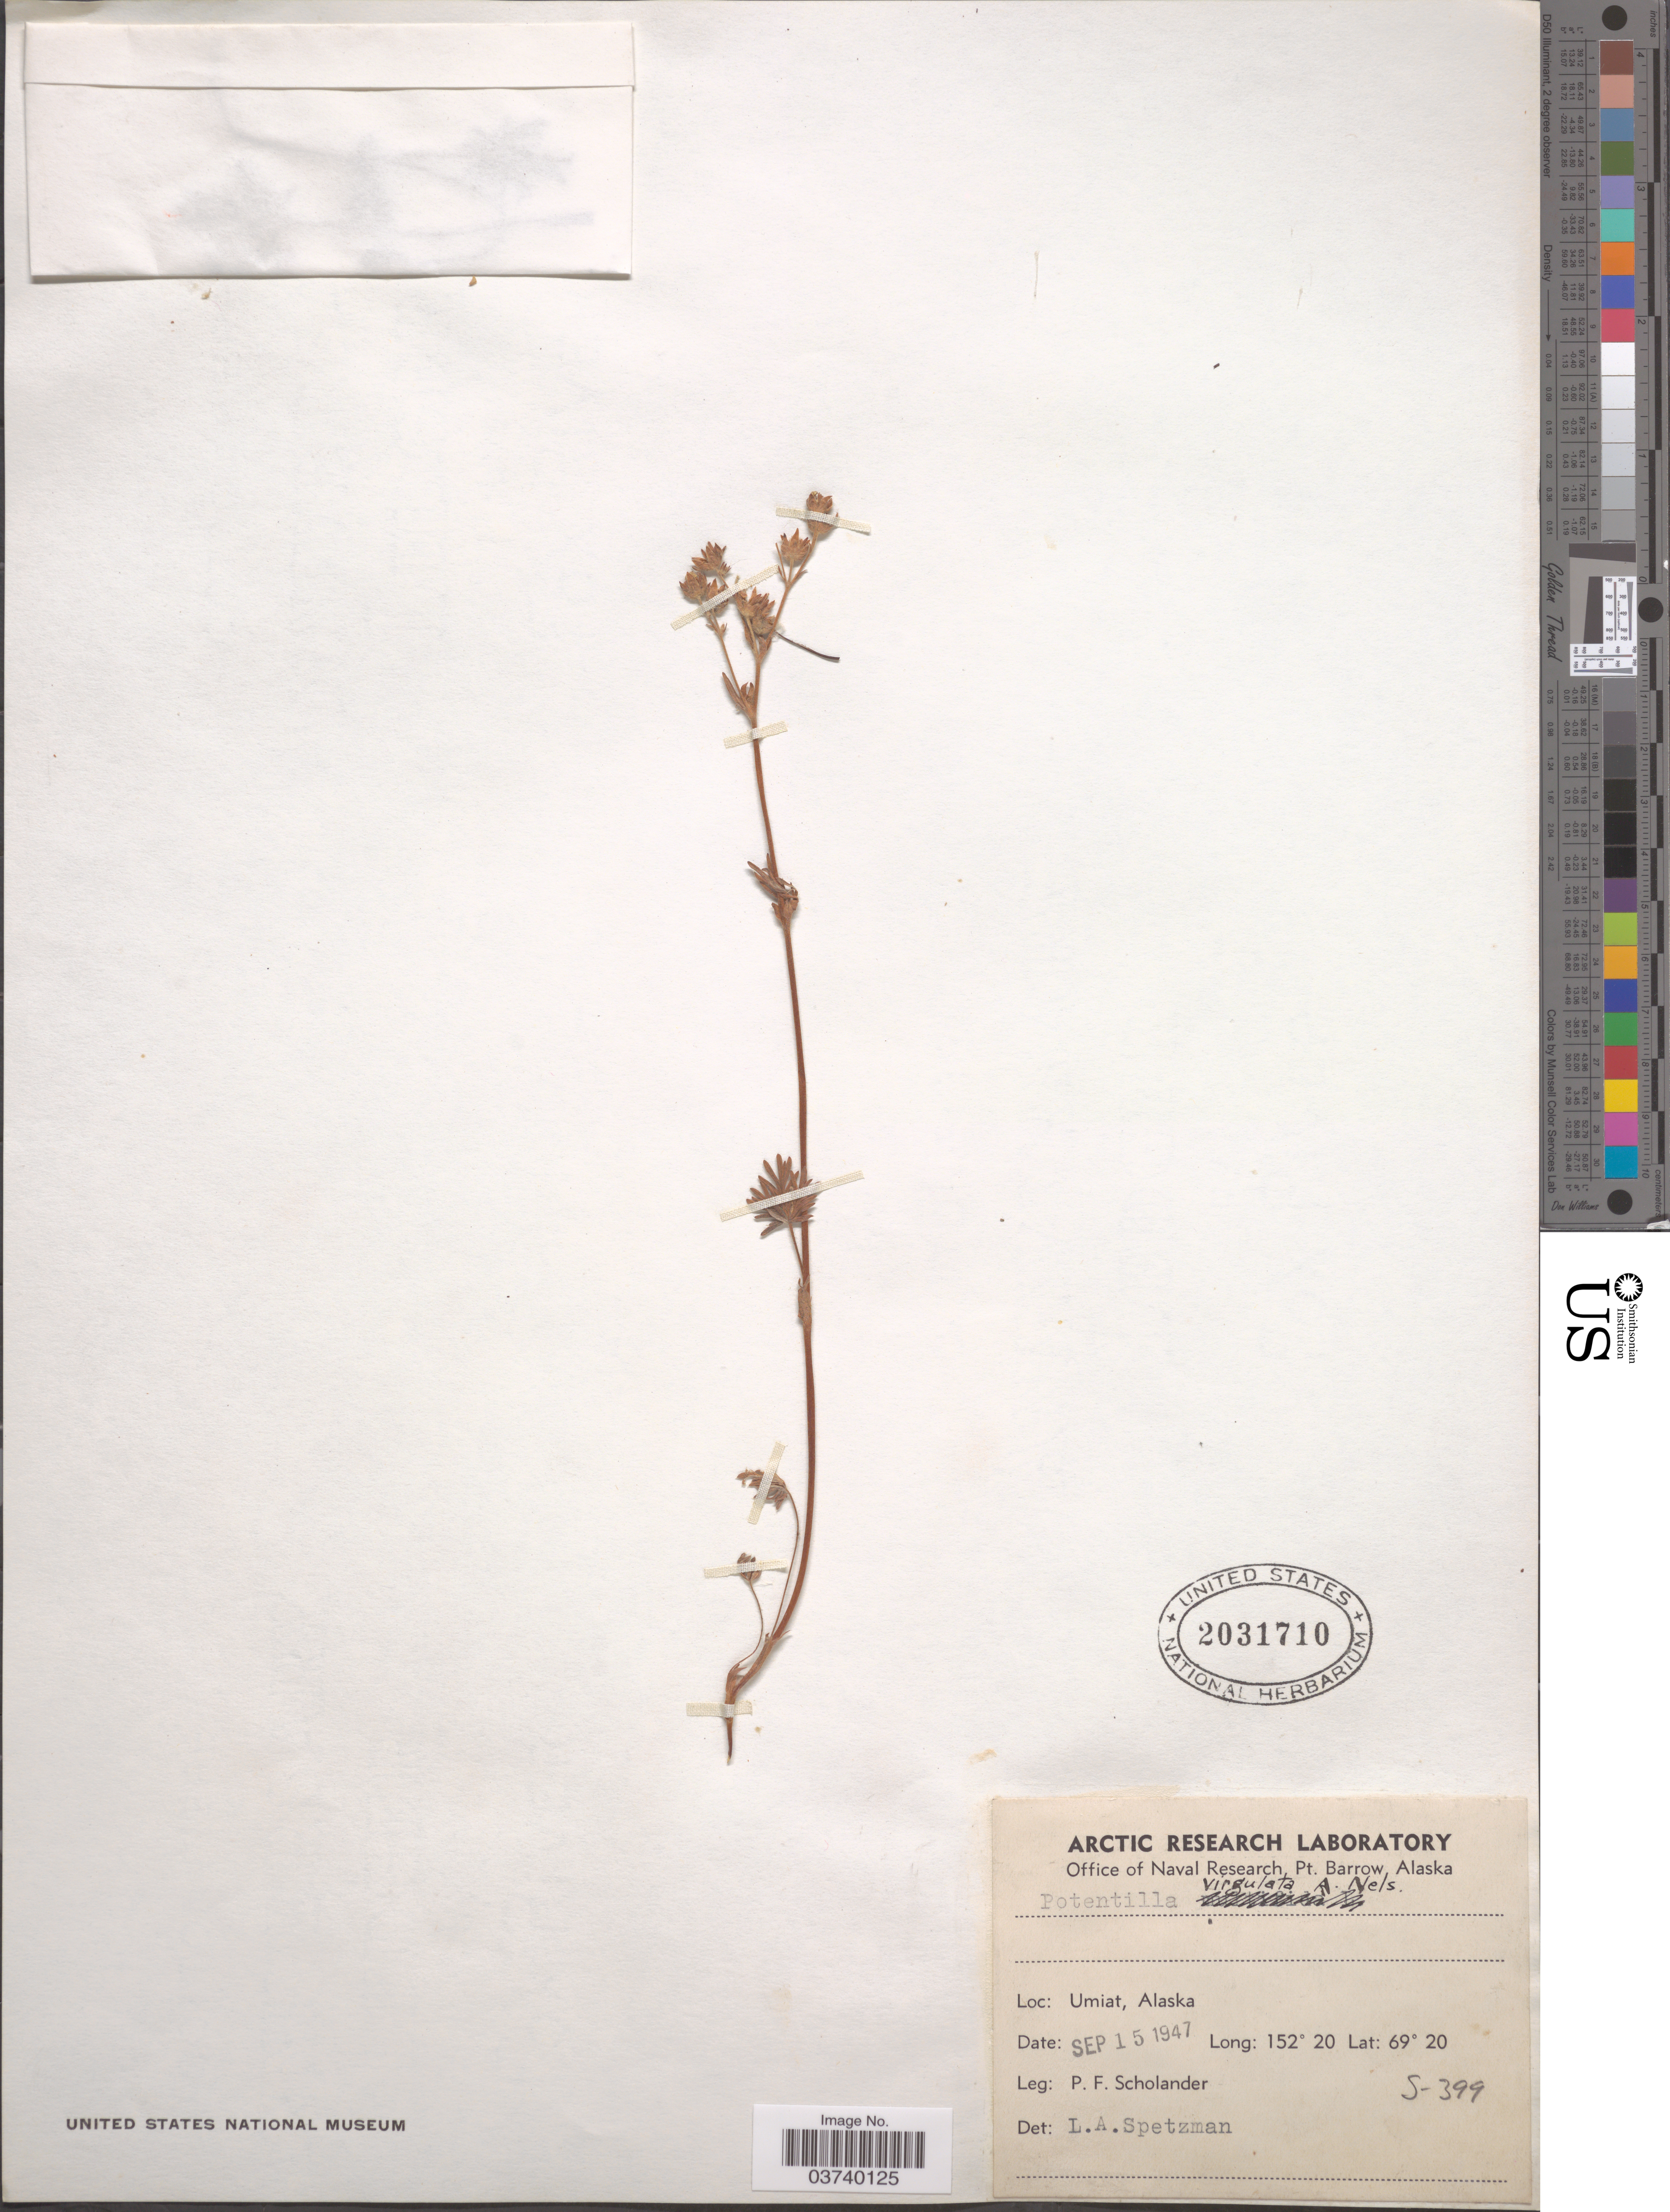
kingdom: Plantae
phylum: Tracheophyta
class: Magnoliopsida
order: Rosales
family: Rosaceae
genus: Potentilla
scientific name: Potentilla litoralis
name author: Rydb.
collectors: P. Scholander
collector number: S-399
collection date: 1947-09-15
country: United States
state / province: Alaska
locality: Umiat.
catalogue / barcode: US 2031710